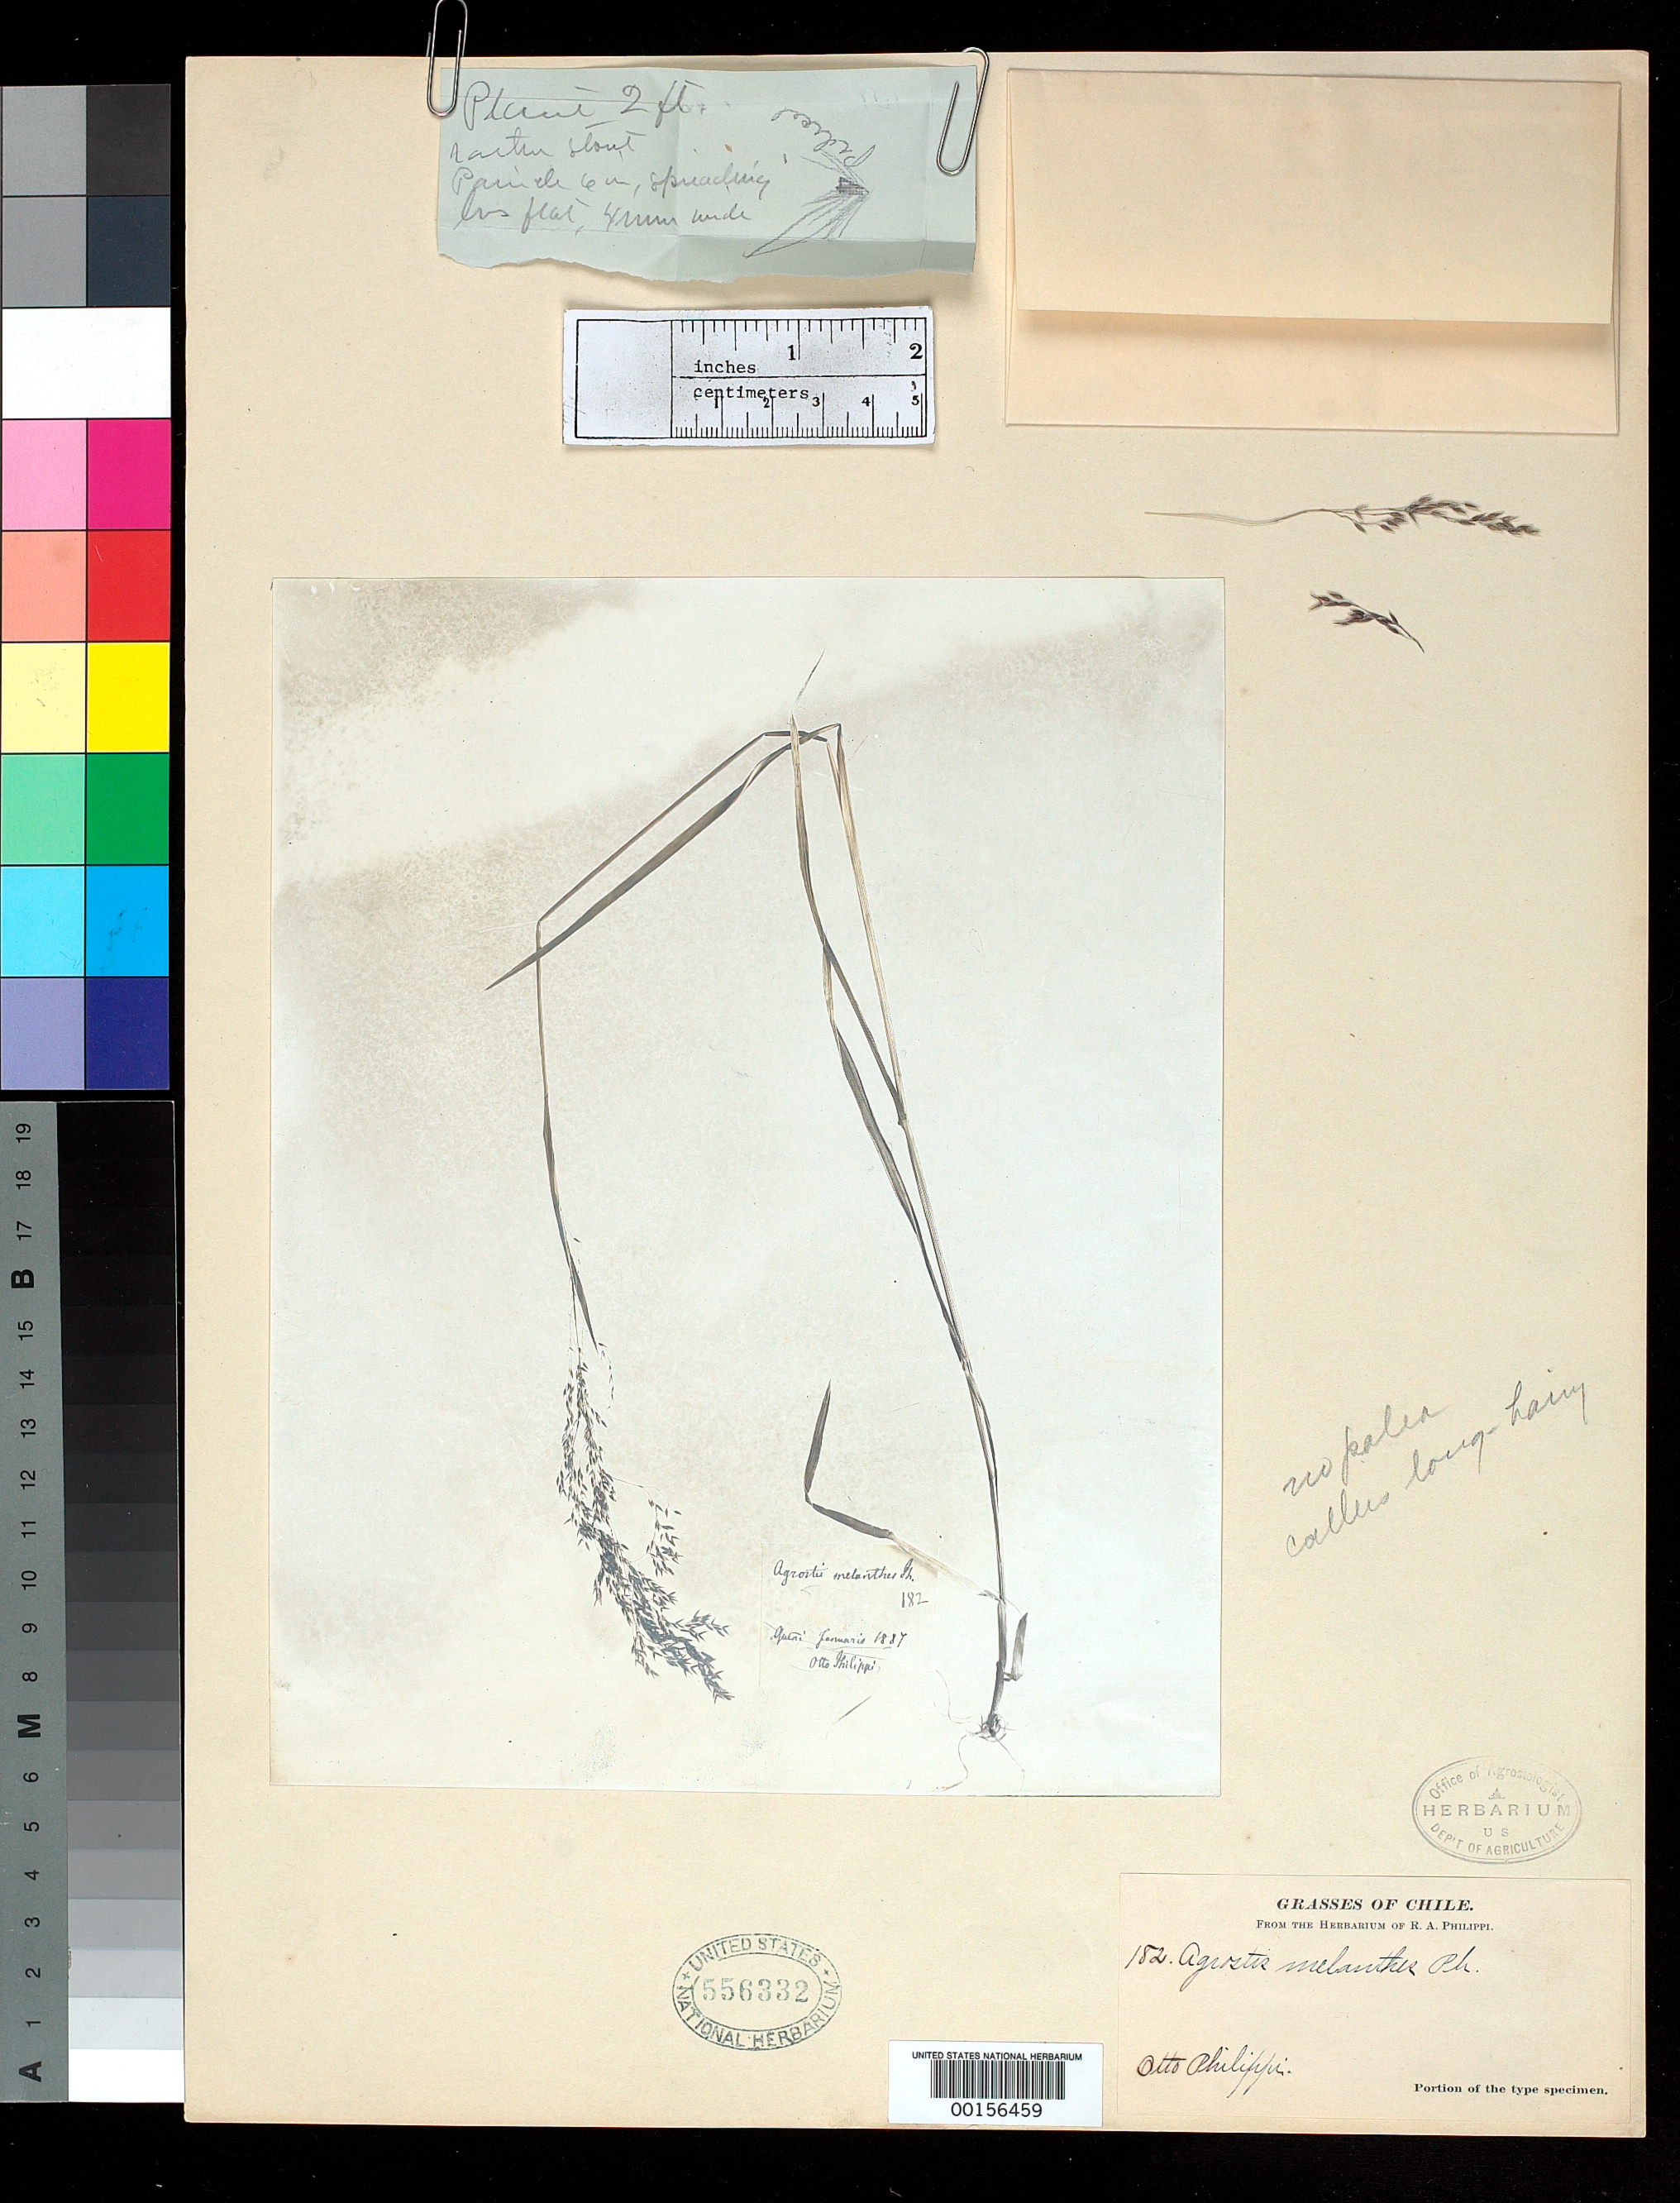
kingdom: Plantae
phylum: Tracheophyta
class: Liliopsida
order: Poales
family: Poaceae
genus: Agrostis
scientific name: Agrostis melanthes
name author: Phil.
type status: Type Fragment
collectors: R. A. Philippi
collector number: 182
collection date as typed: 1887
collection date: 1887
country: Chile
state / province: Los Ríos (XIV)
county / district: Valdivia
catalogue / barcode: US 556332